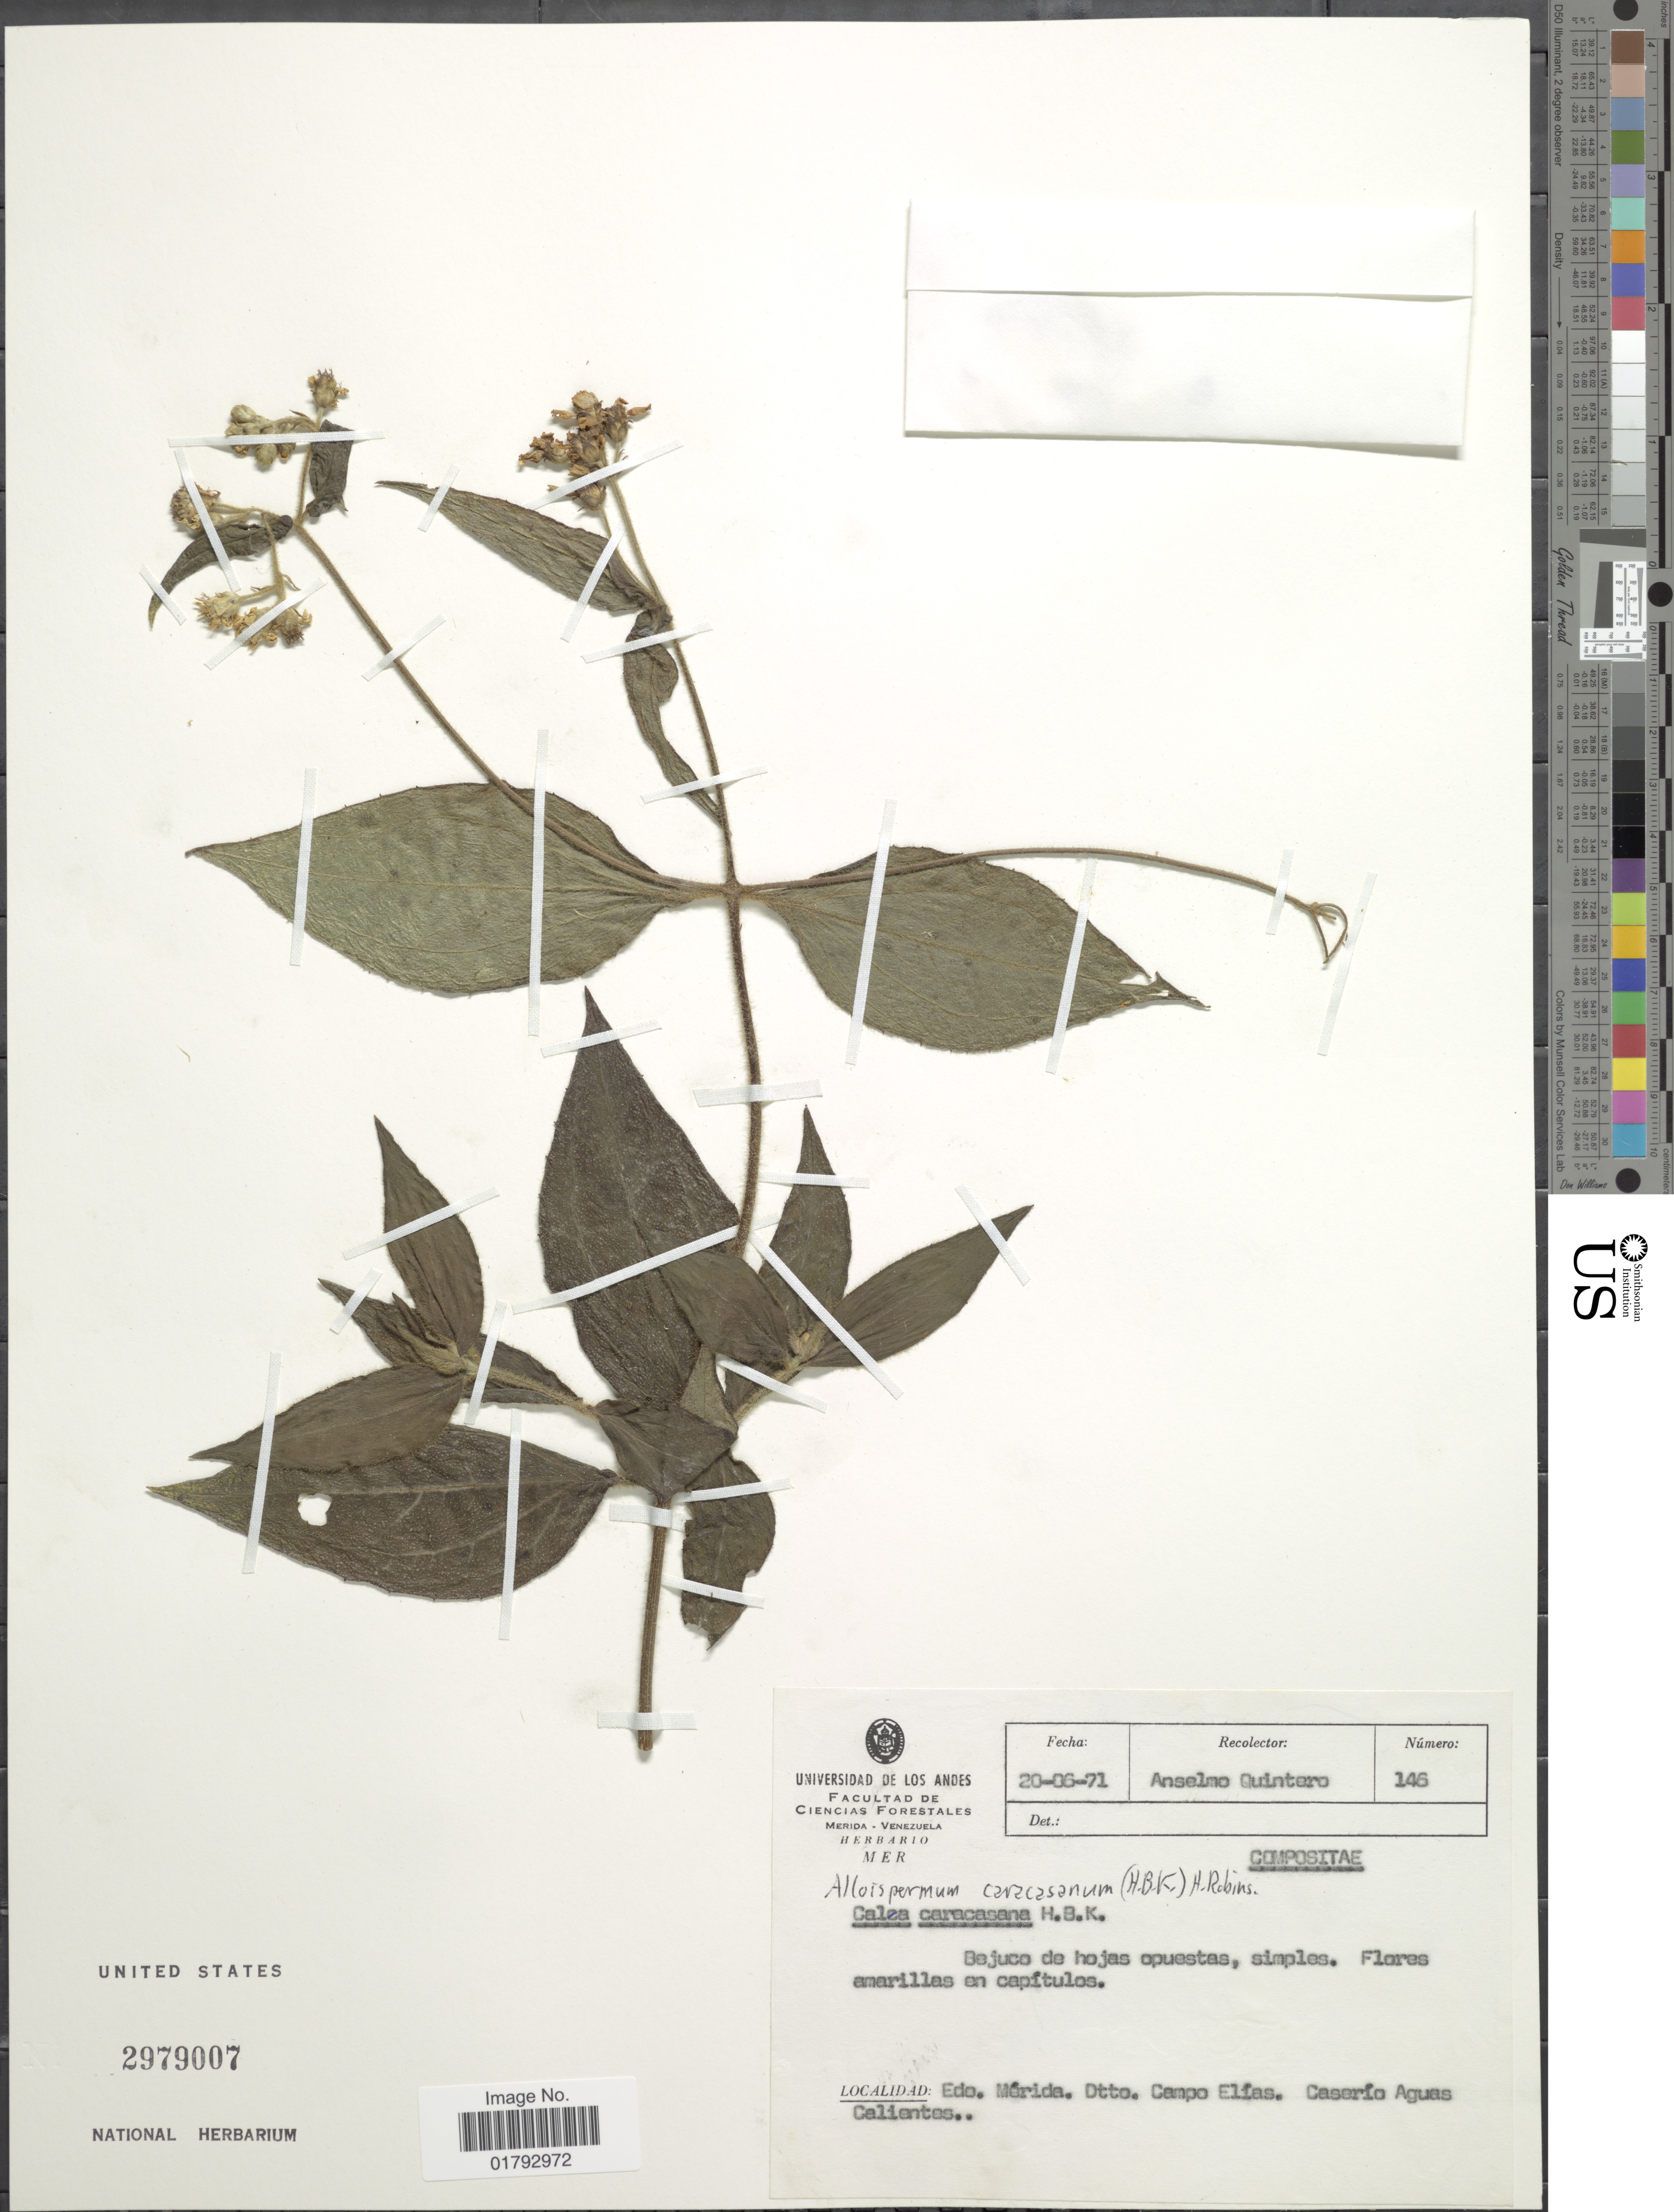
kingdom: Plantae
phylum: Tracheophyta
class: Magnoliopsida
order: Asterales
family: Asteraceae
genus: Alloispermum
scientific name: Alloispermum caracasanum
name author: (Kunth) H. Rob.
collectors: A. Quintero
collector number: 146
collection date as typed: Transcribed d/m/y: 20/6/71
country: Venezuela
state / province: Mérida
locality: Edo. Merida. Dtto, Campo Elias. Caserio Aguas Calientes.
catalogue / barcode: US 2979007